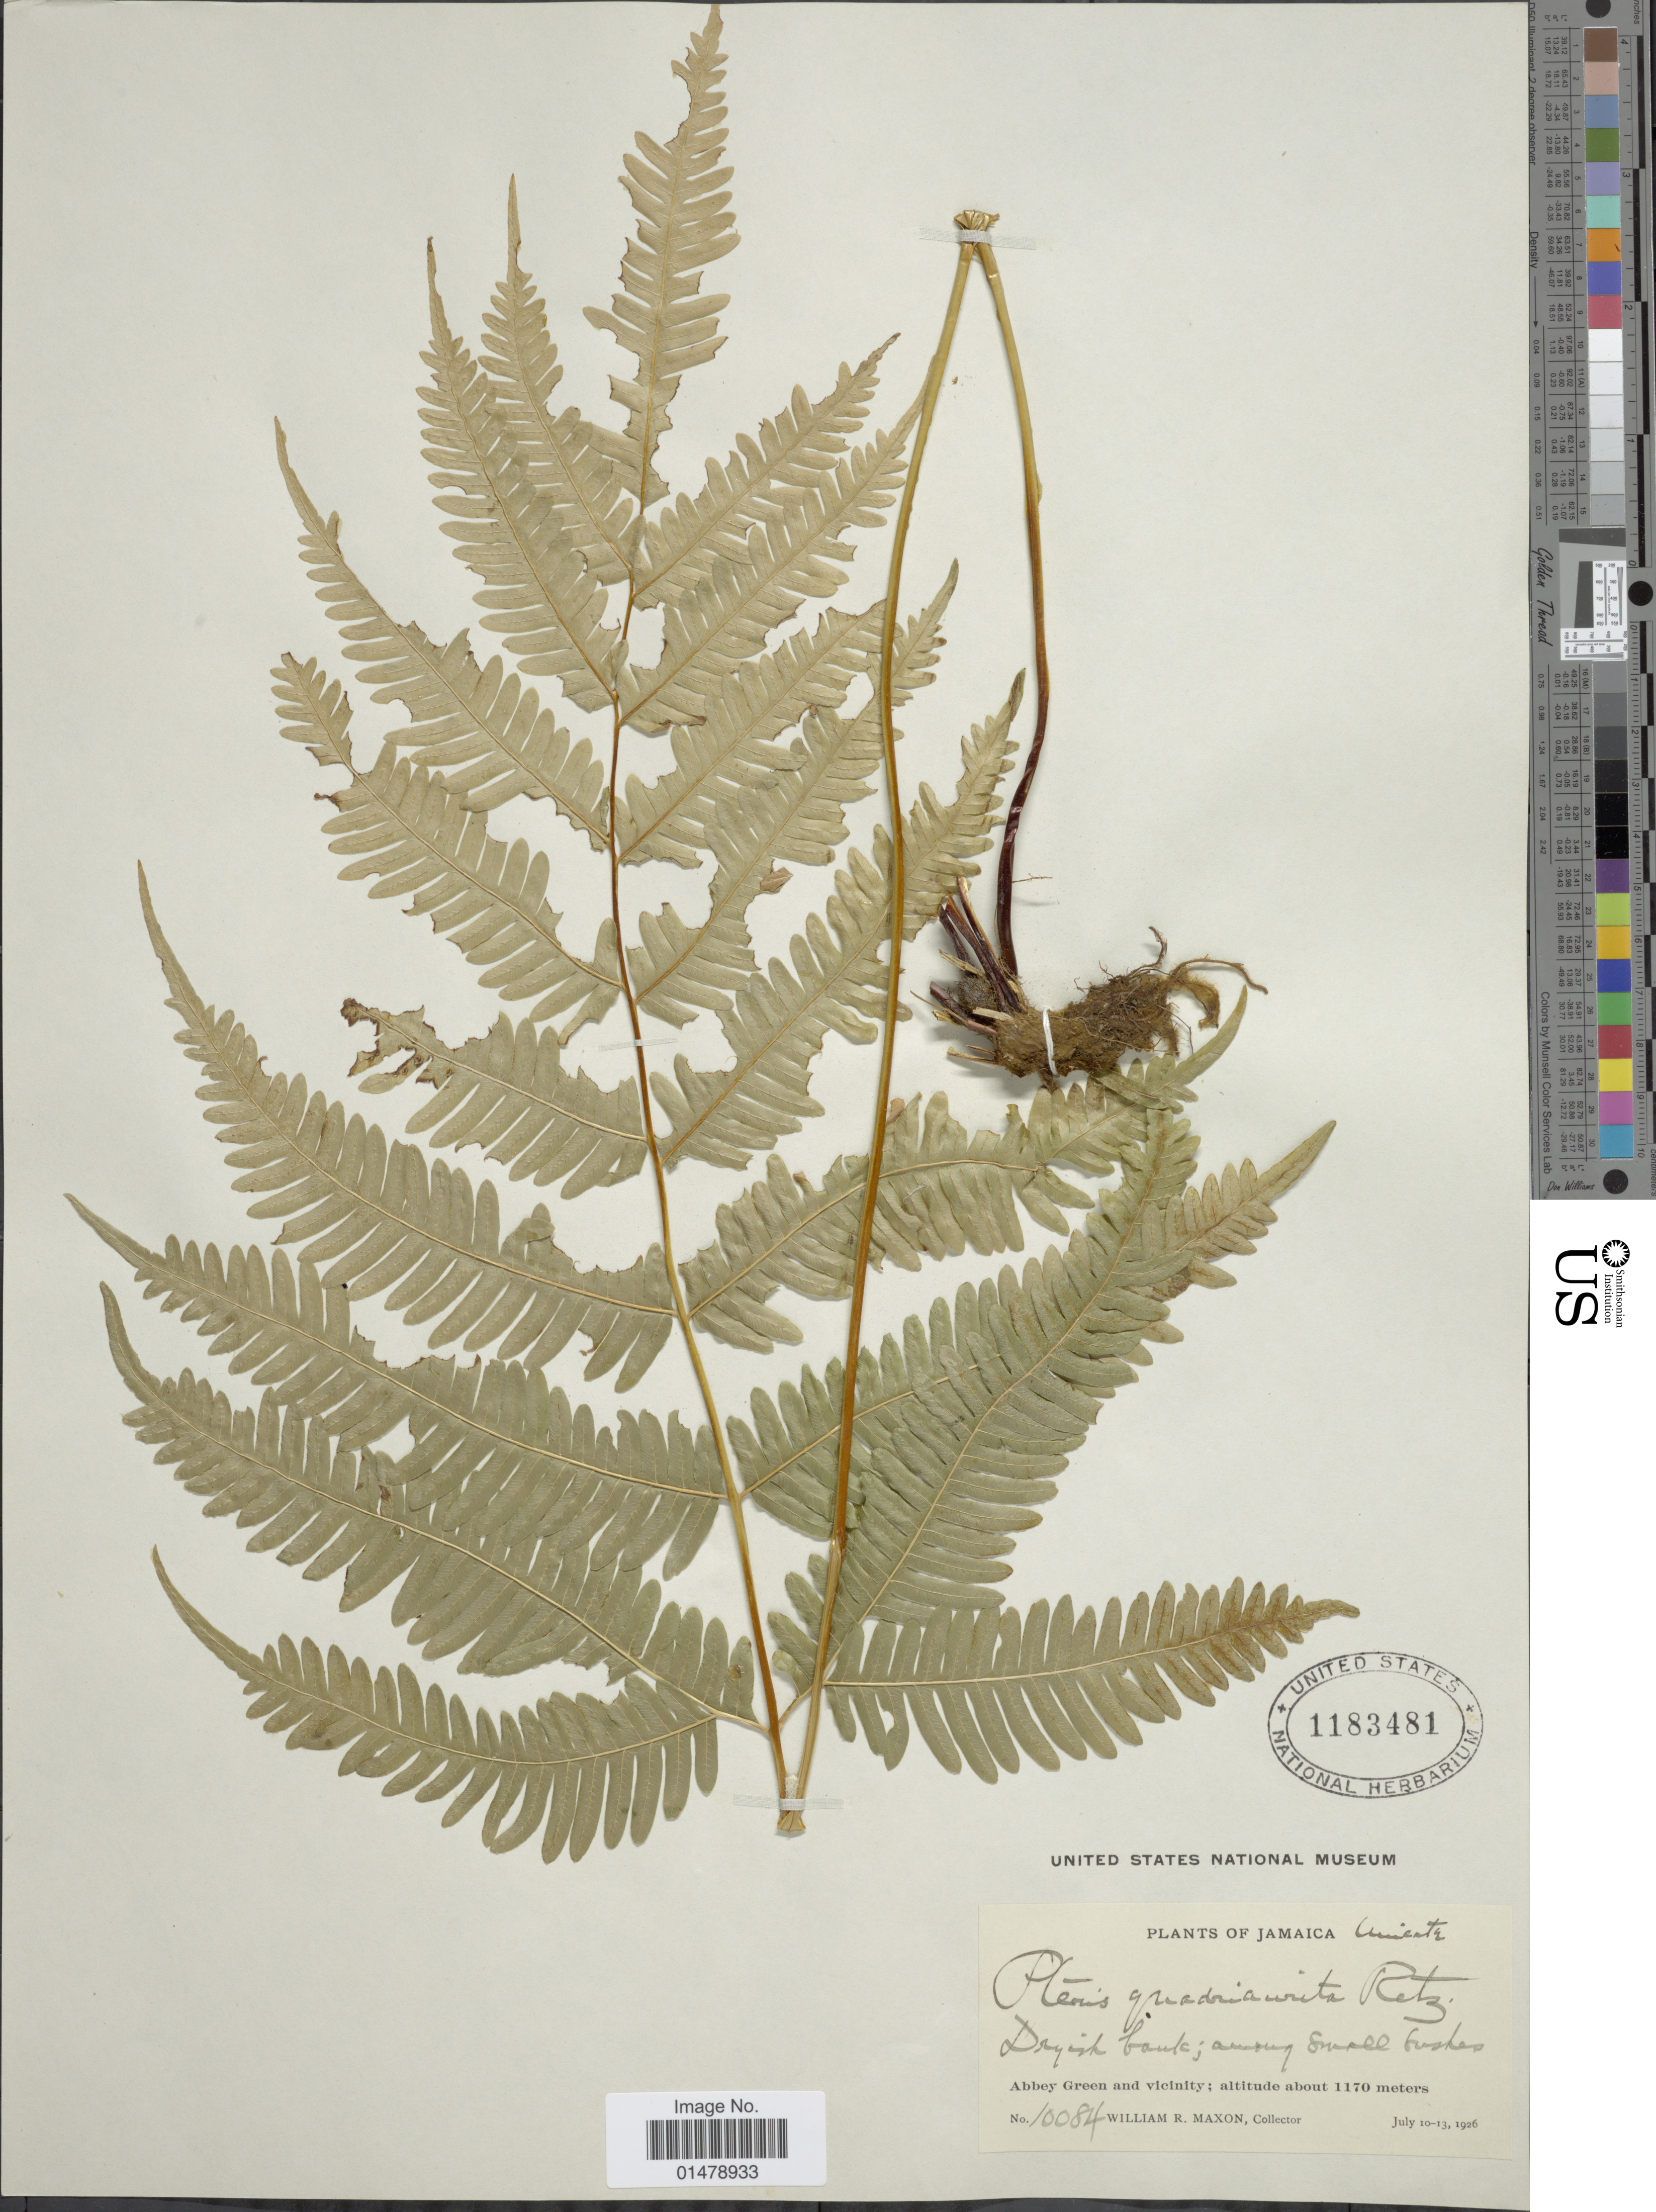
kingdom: Plantae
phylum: Tracheophyta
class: Polypodiopsida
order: Polypodiales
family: Pteridaceae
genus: Pteris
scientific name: Pteris quadriaurita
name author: Retz.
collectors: W. R. Maxon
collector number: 10084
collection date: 1926-07-10/1926-07-13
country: Jamaica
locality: Abbey Green and vicinity.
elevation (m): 1170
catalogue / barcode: US 1183481